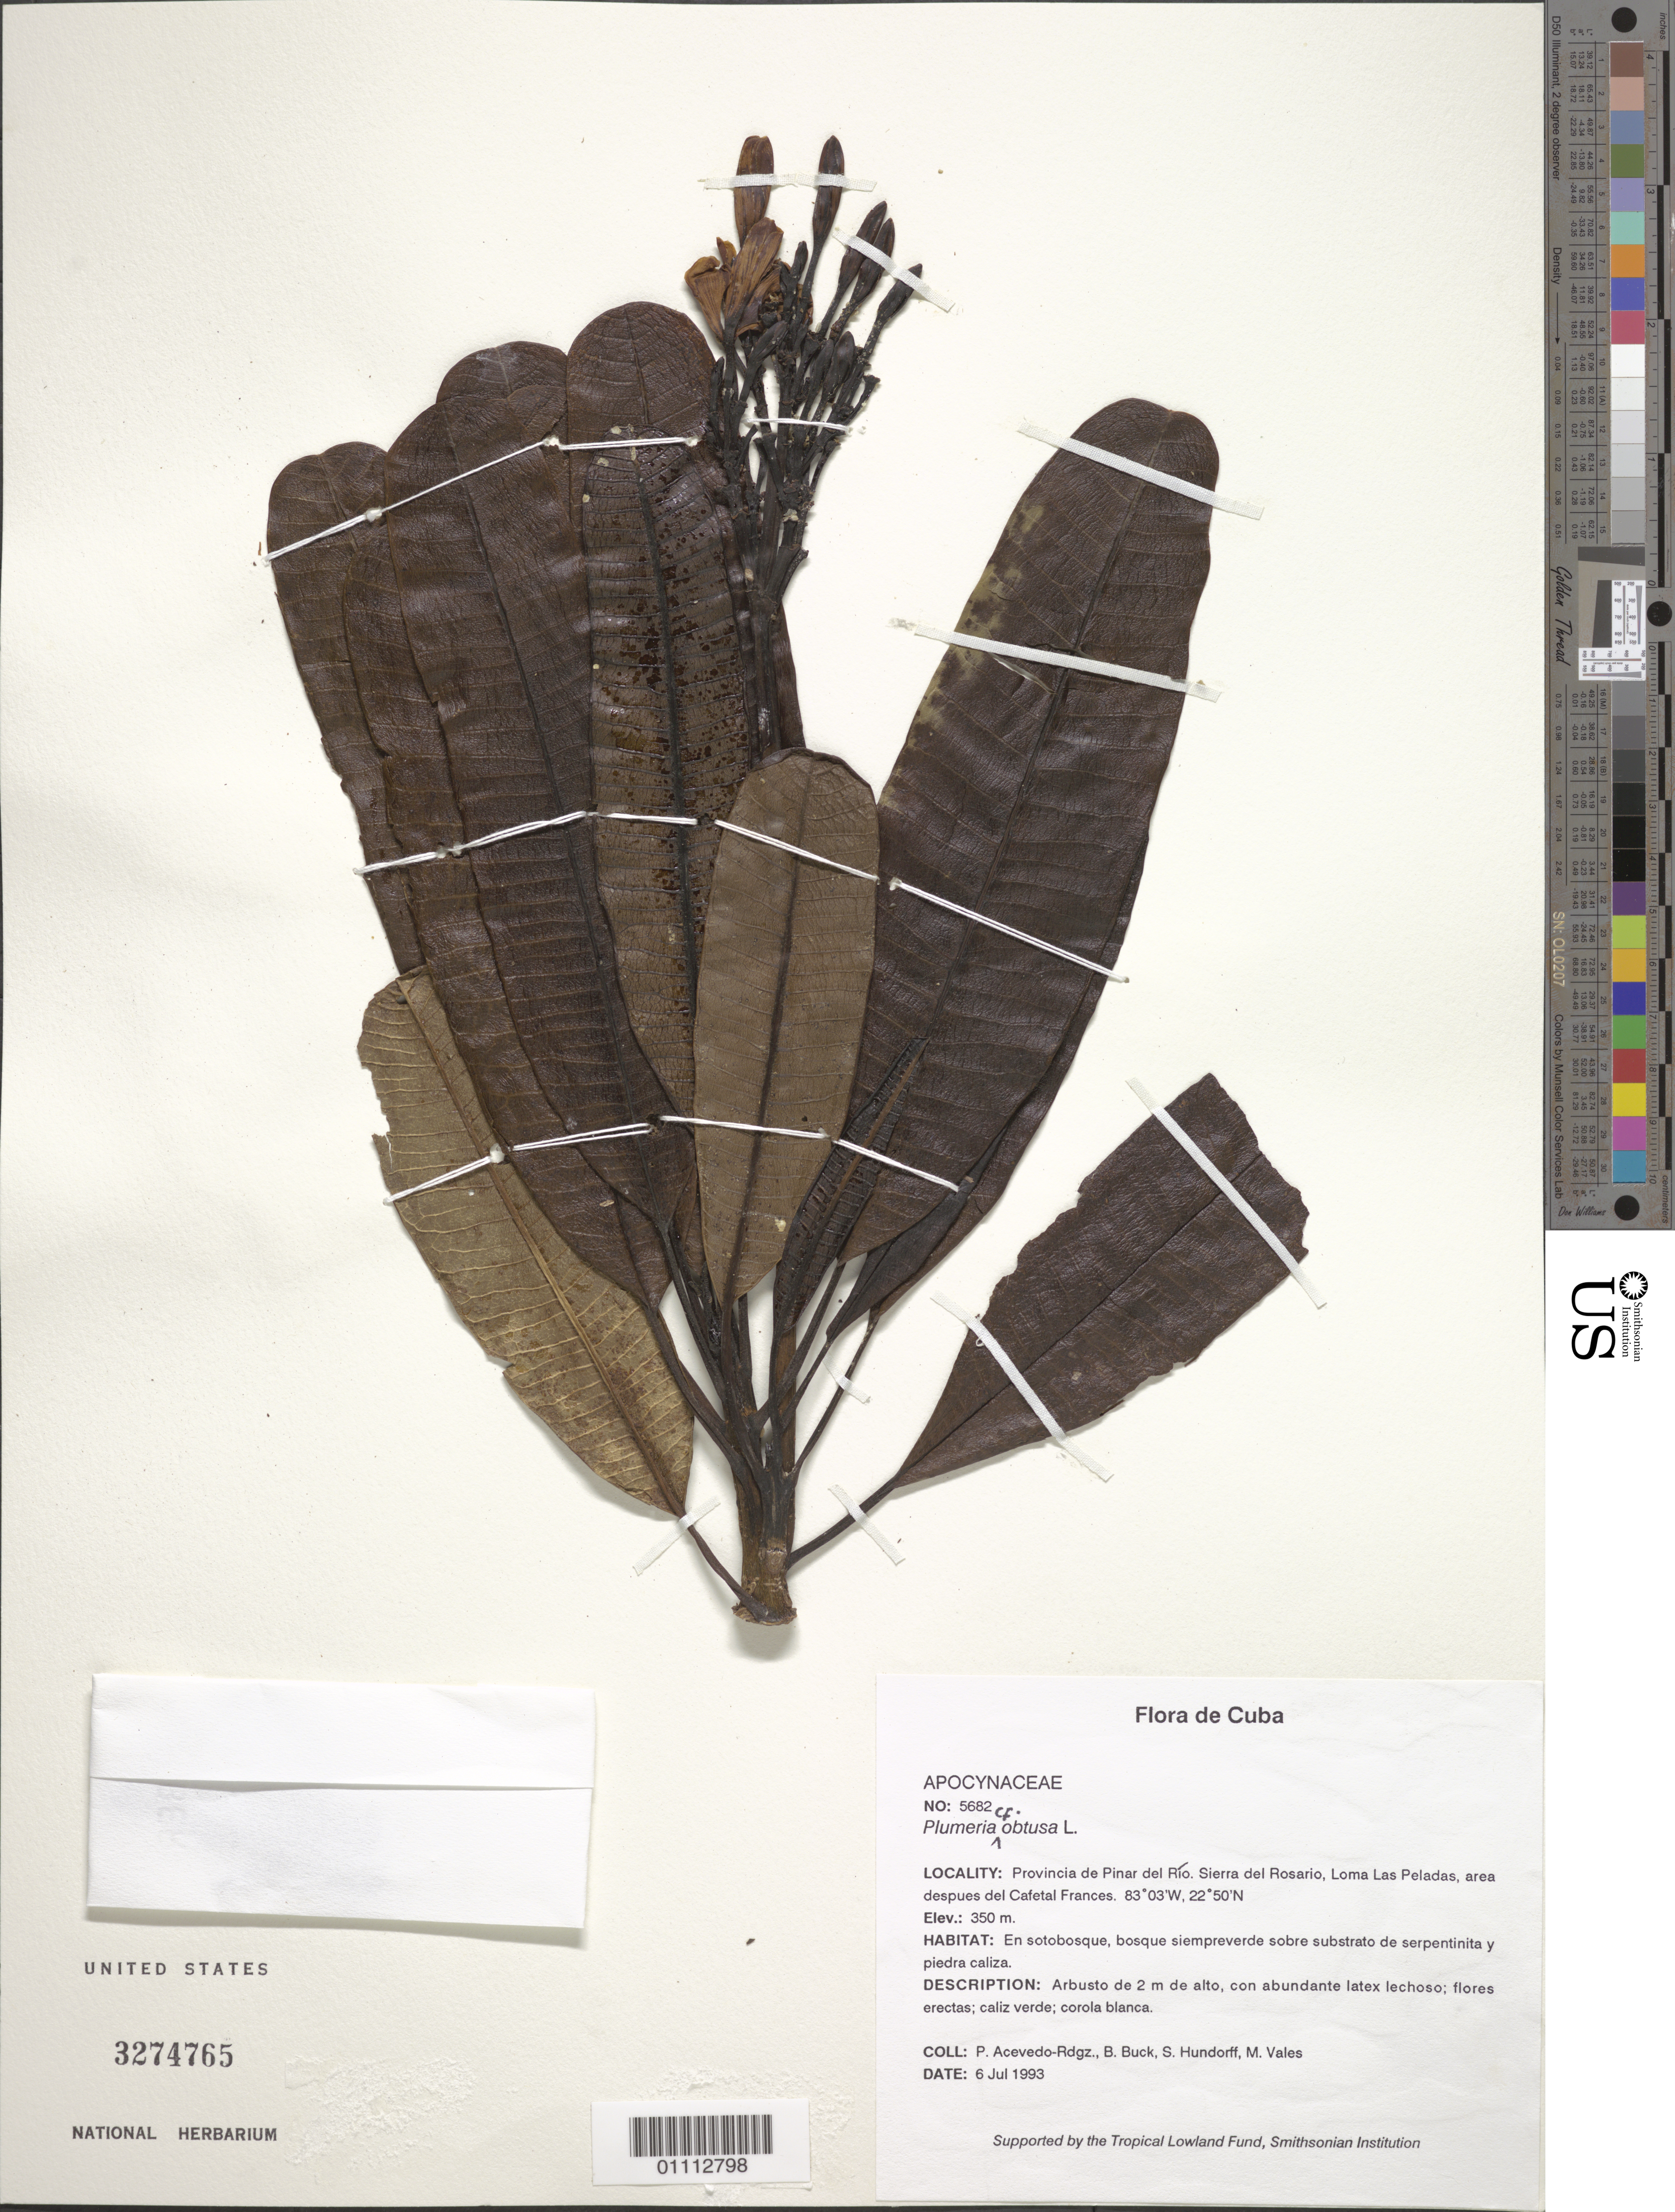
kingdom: Plantae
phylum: Tracheophyta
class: Magnoliopsida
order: Gentianales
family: Apocynaceae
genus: Plumeria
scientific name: Plumeria obtusa var. typica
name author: Woodson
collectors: P. Acevedo-Rodr., B. Buck, S. Hundorf & M. Vales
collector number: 5682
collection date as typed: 06 Jul 1993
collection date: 1993-07-06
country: Cuba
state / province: Pinar del Rio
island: Cuba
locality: Sierra del Roasario, Loma Las Peladas, area despues del Cafetal Frances En sotobosque, bosque siempreverde sobre substrato de serpentinita y piedra caliza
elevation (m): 350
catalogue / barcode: US 3274765